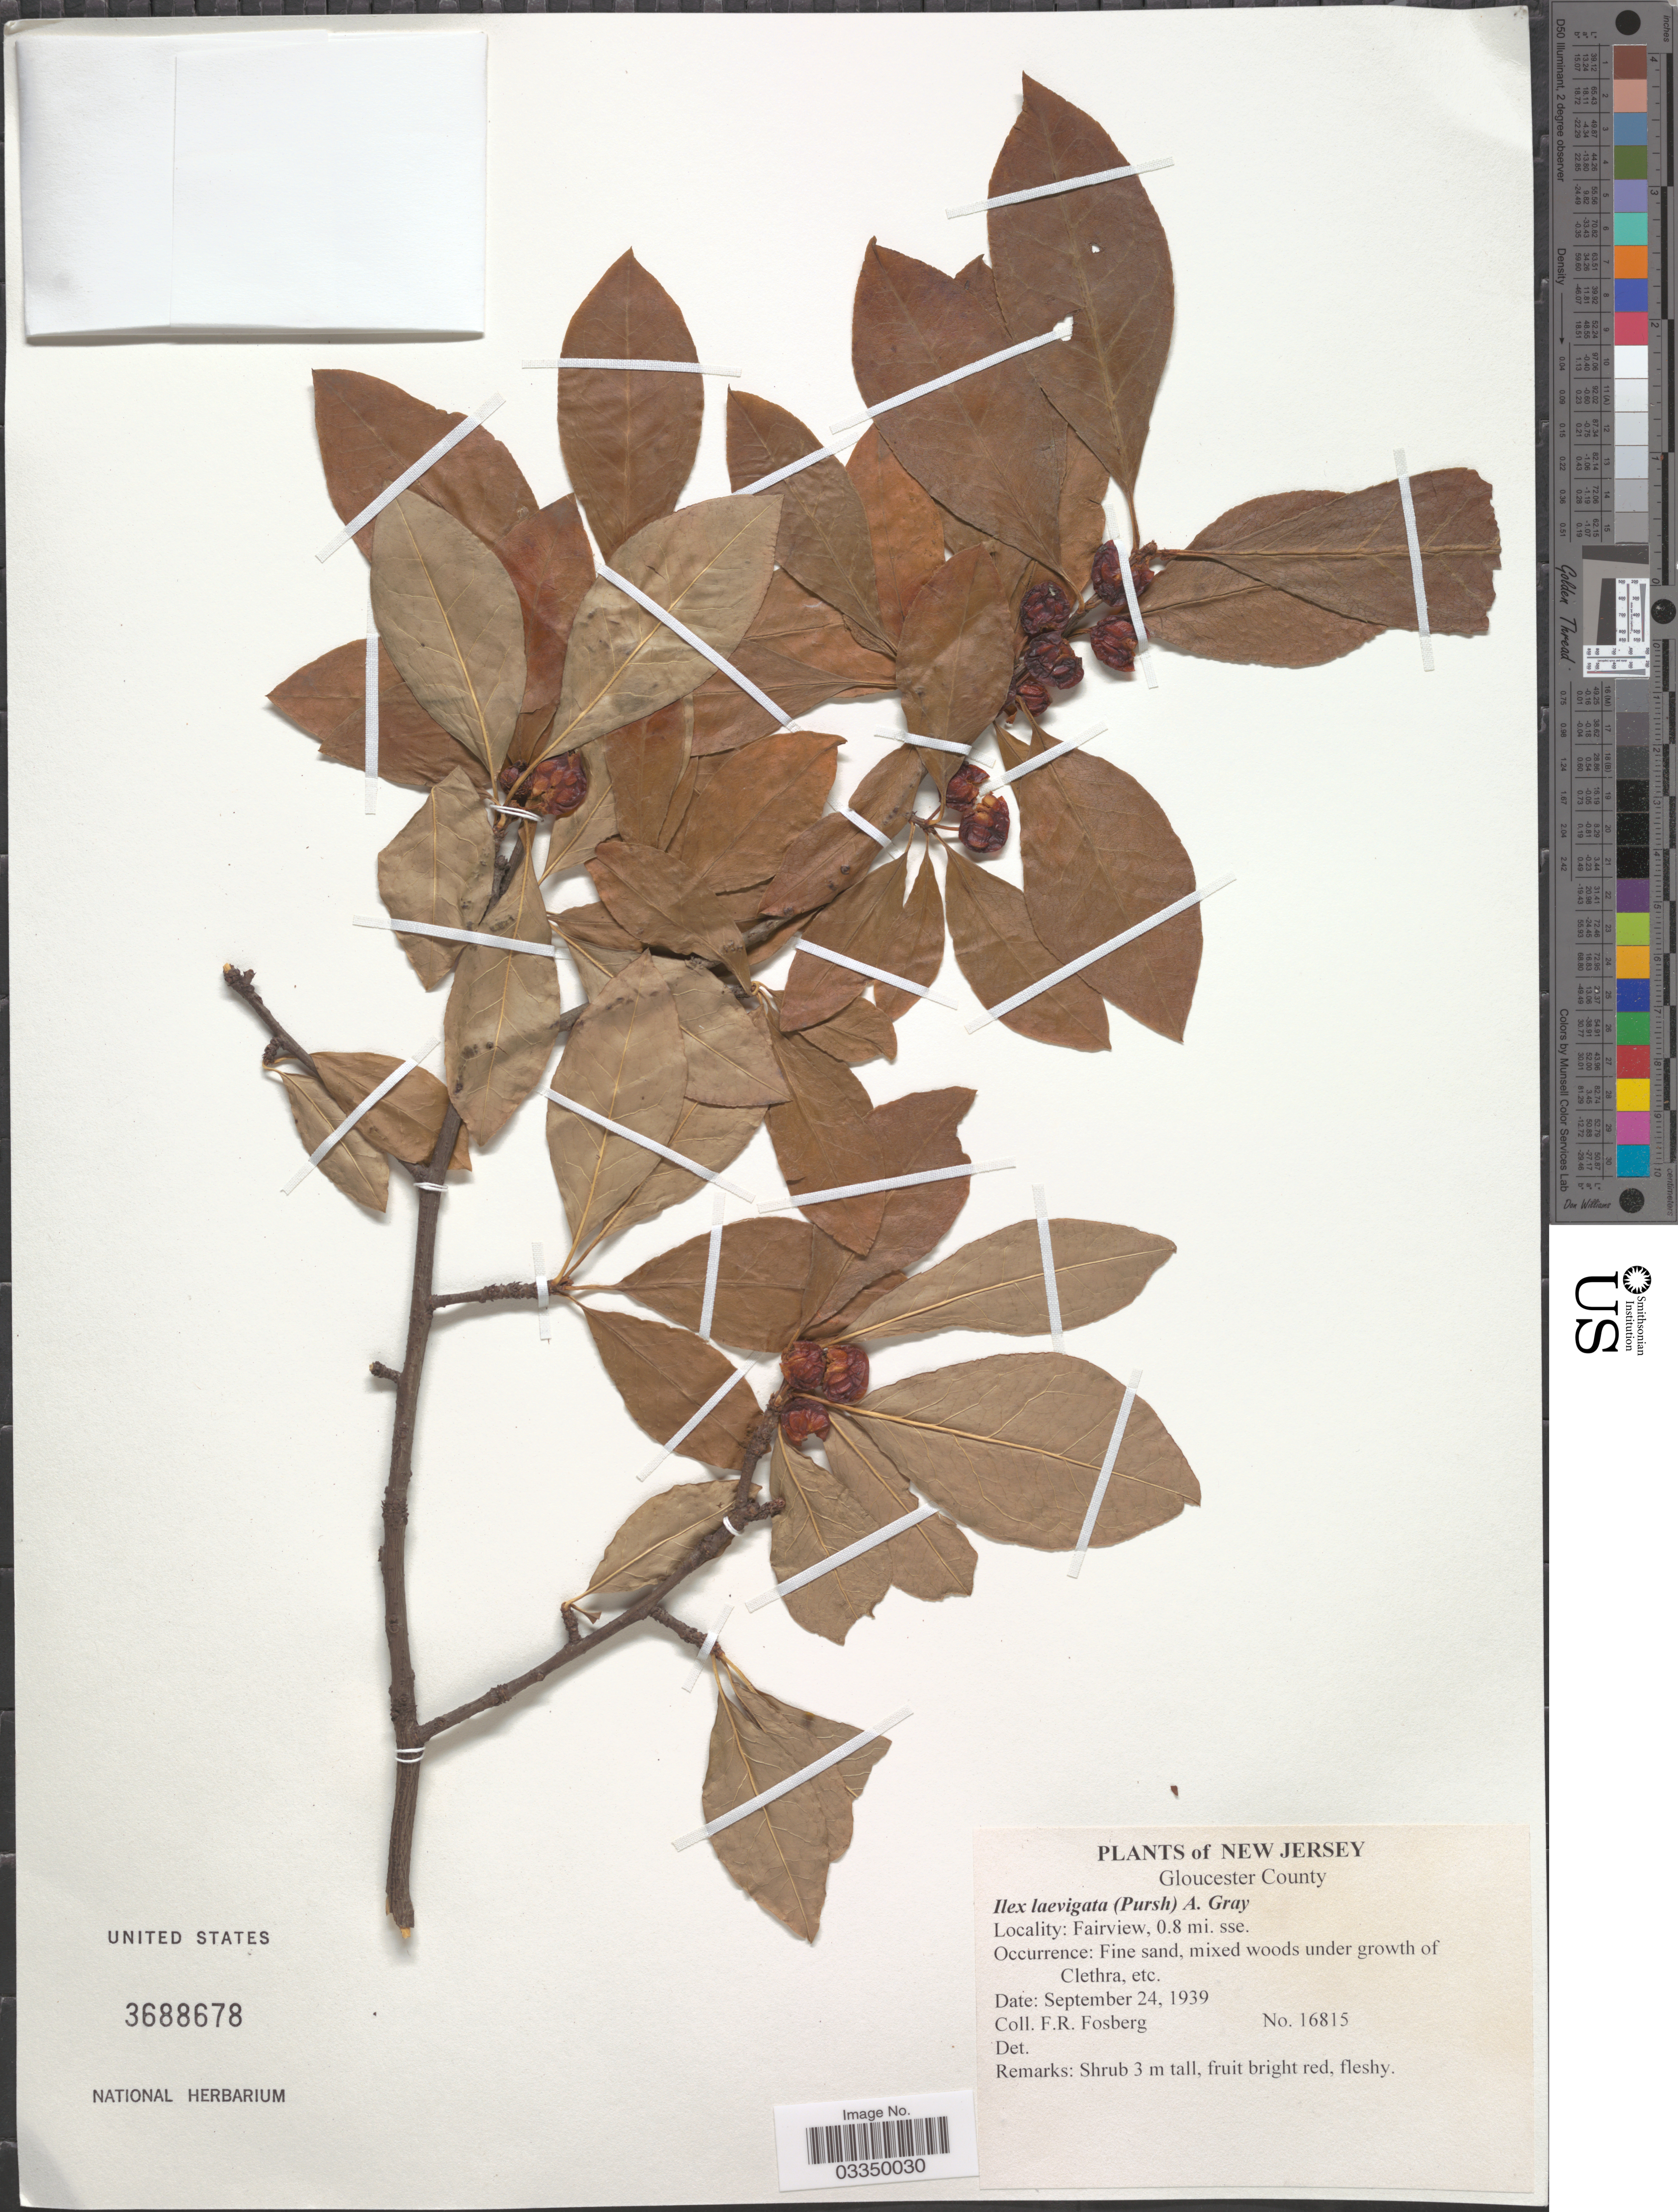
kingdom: Plantae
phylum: Tracheophyta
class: Magnoliopsida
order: Aquifoliales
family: Aquifoliaceae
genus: Ilex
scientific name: Ilex laevigata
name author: (Pursh) A. Gray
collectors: F. R. Fosberg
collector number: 16815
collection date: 1939-09-24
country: United States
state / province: New Jersey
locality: Gloucester County. Fairview, 0.8 mi. sse.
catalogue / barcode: US 3688678